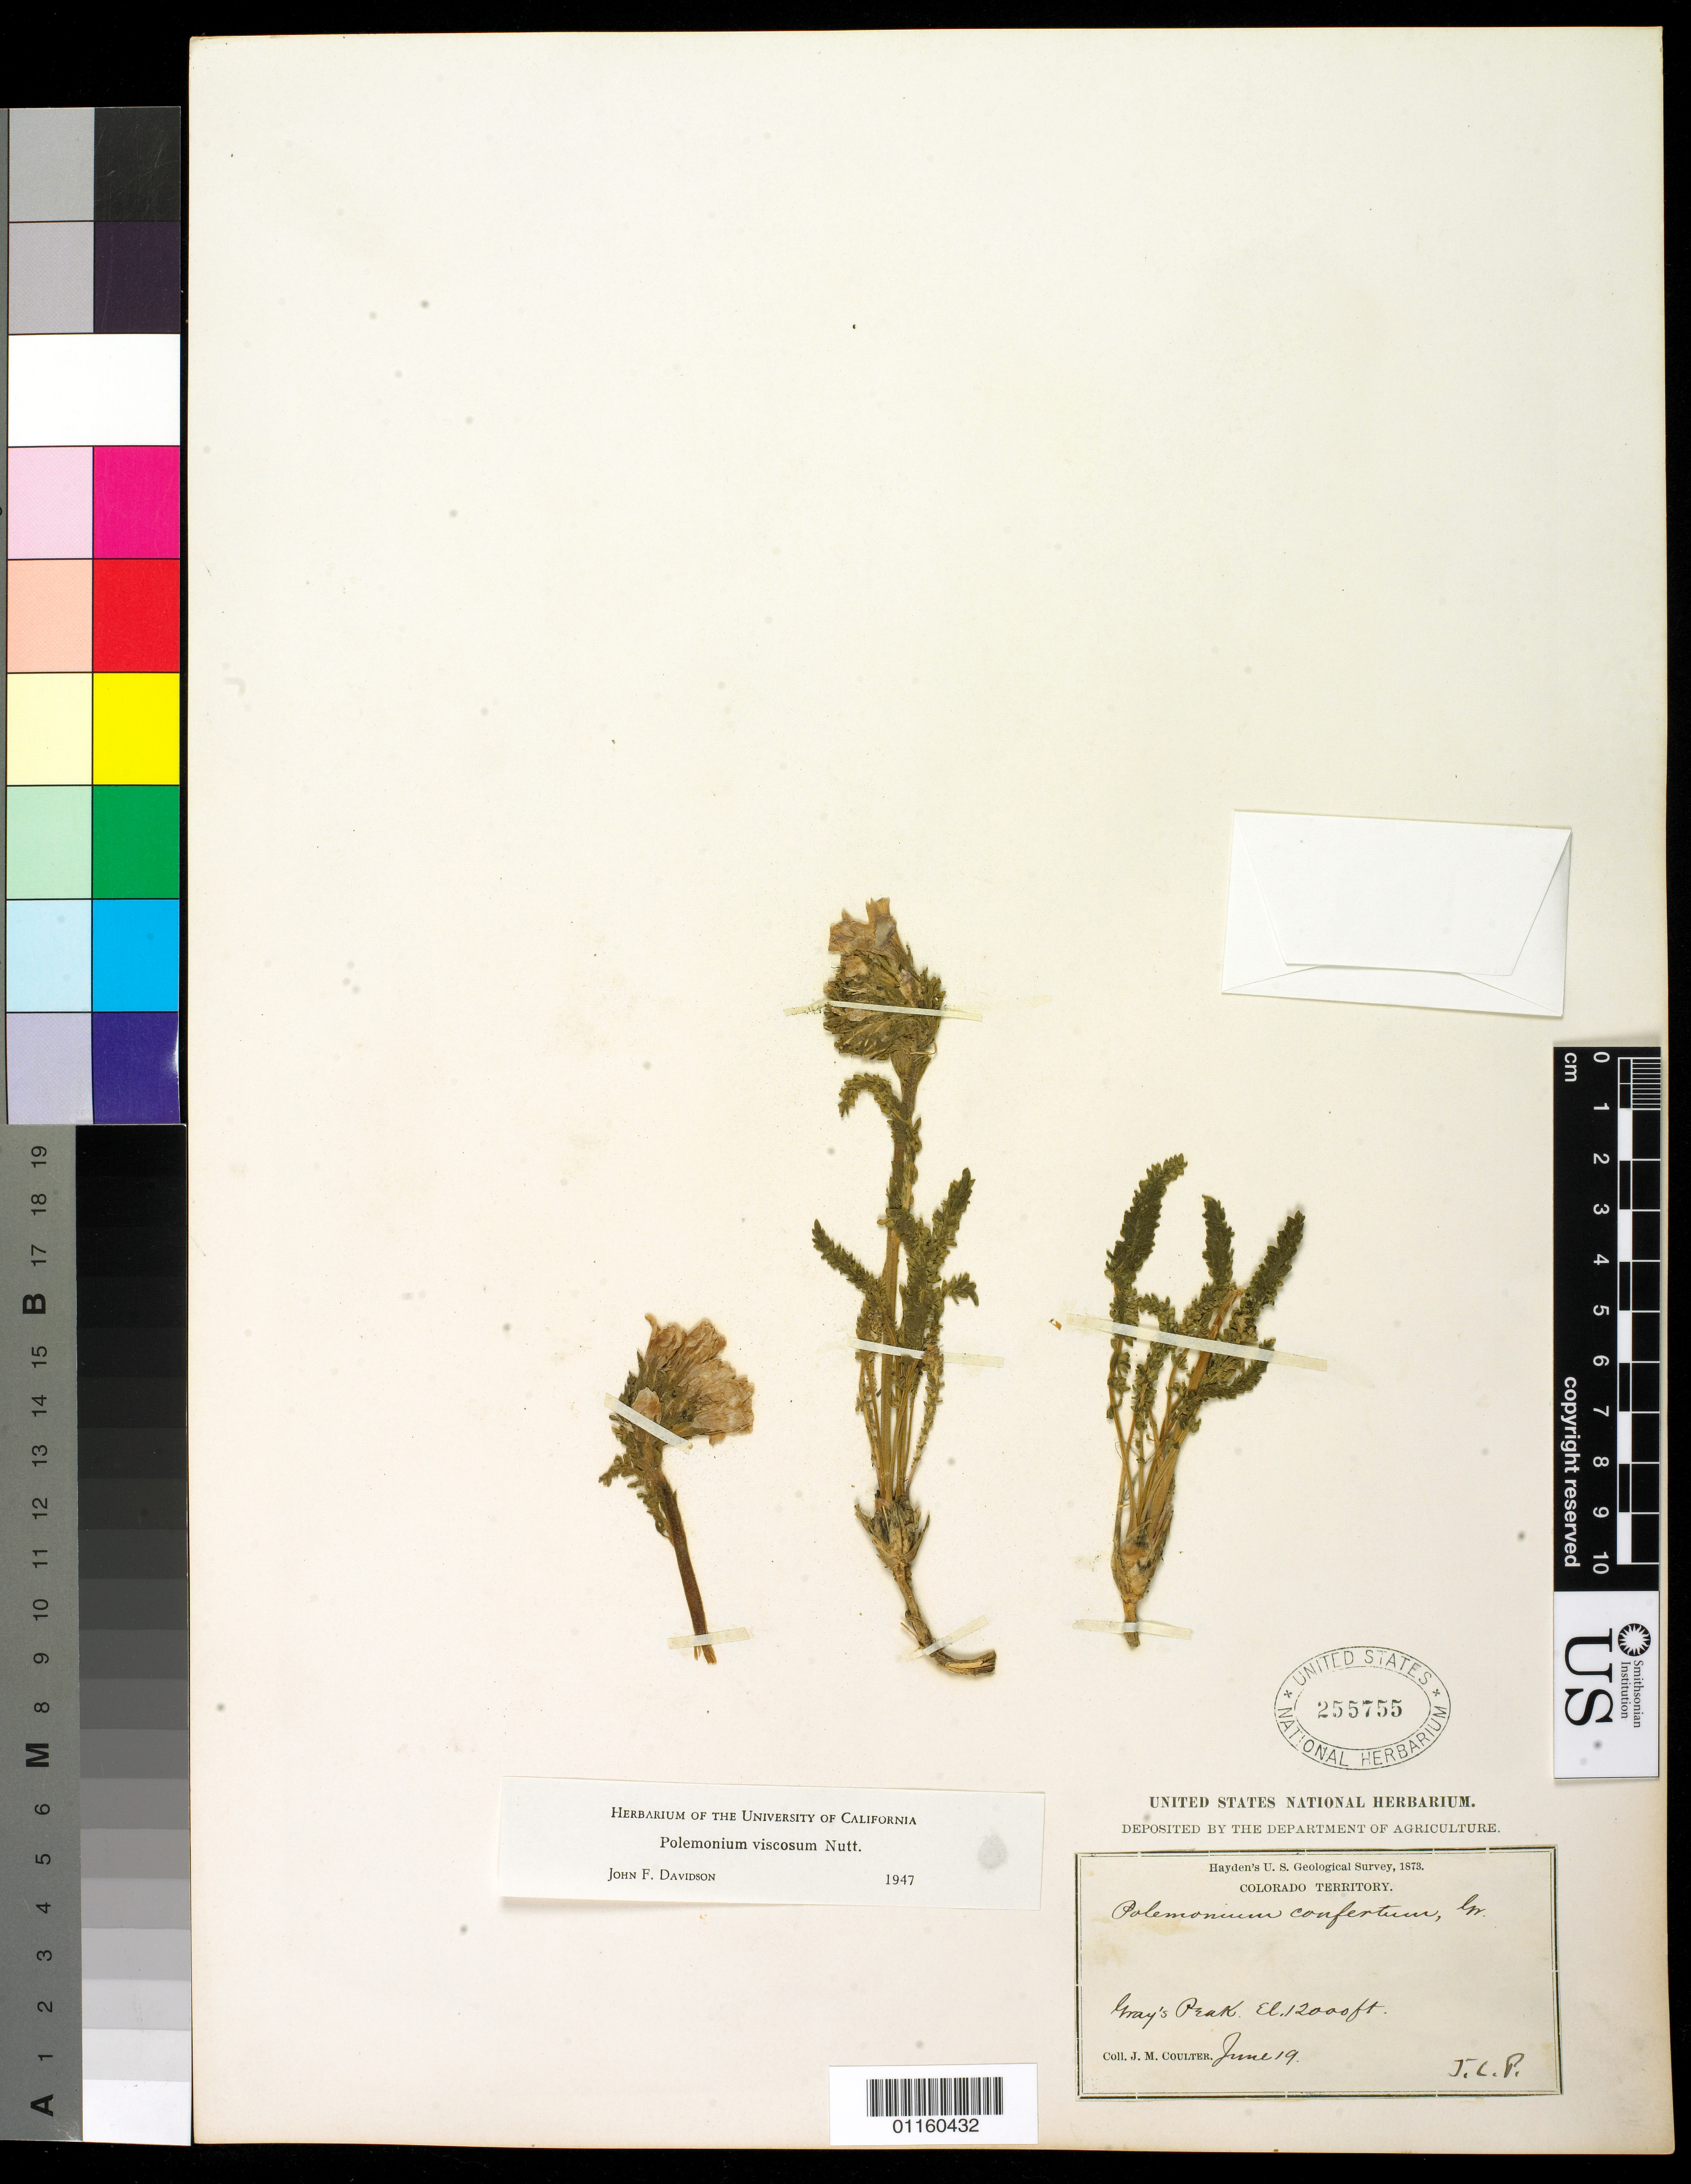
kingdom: Plantae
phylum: Tracheophyta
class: Magnoliopsida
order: Ericales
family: Polemoniaceae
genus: Polemonium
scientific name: Polemonium viscosum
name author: Nutt.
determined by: Davidson, J. F.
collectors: J. M. Coulter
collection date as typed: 19 Jun 1873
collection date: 1873-06-19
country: United States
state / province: Colorado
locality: Gray's Peak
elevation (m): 3658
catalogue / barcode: US 255755